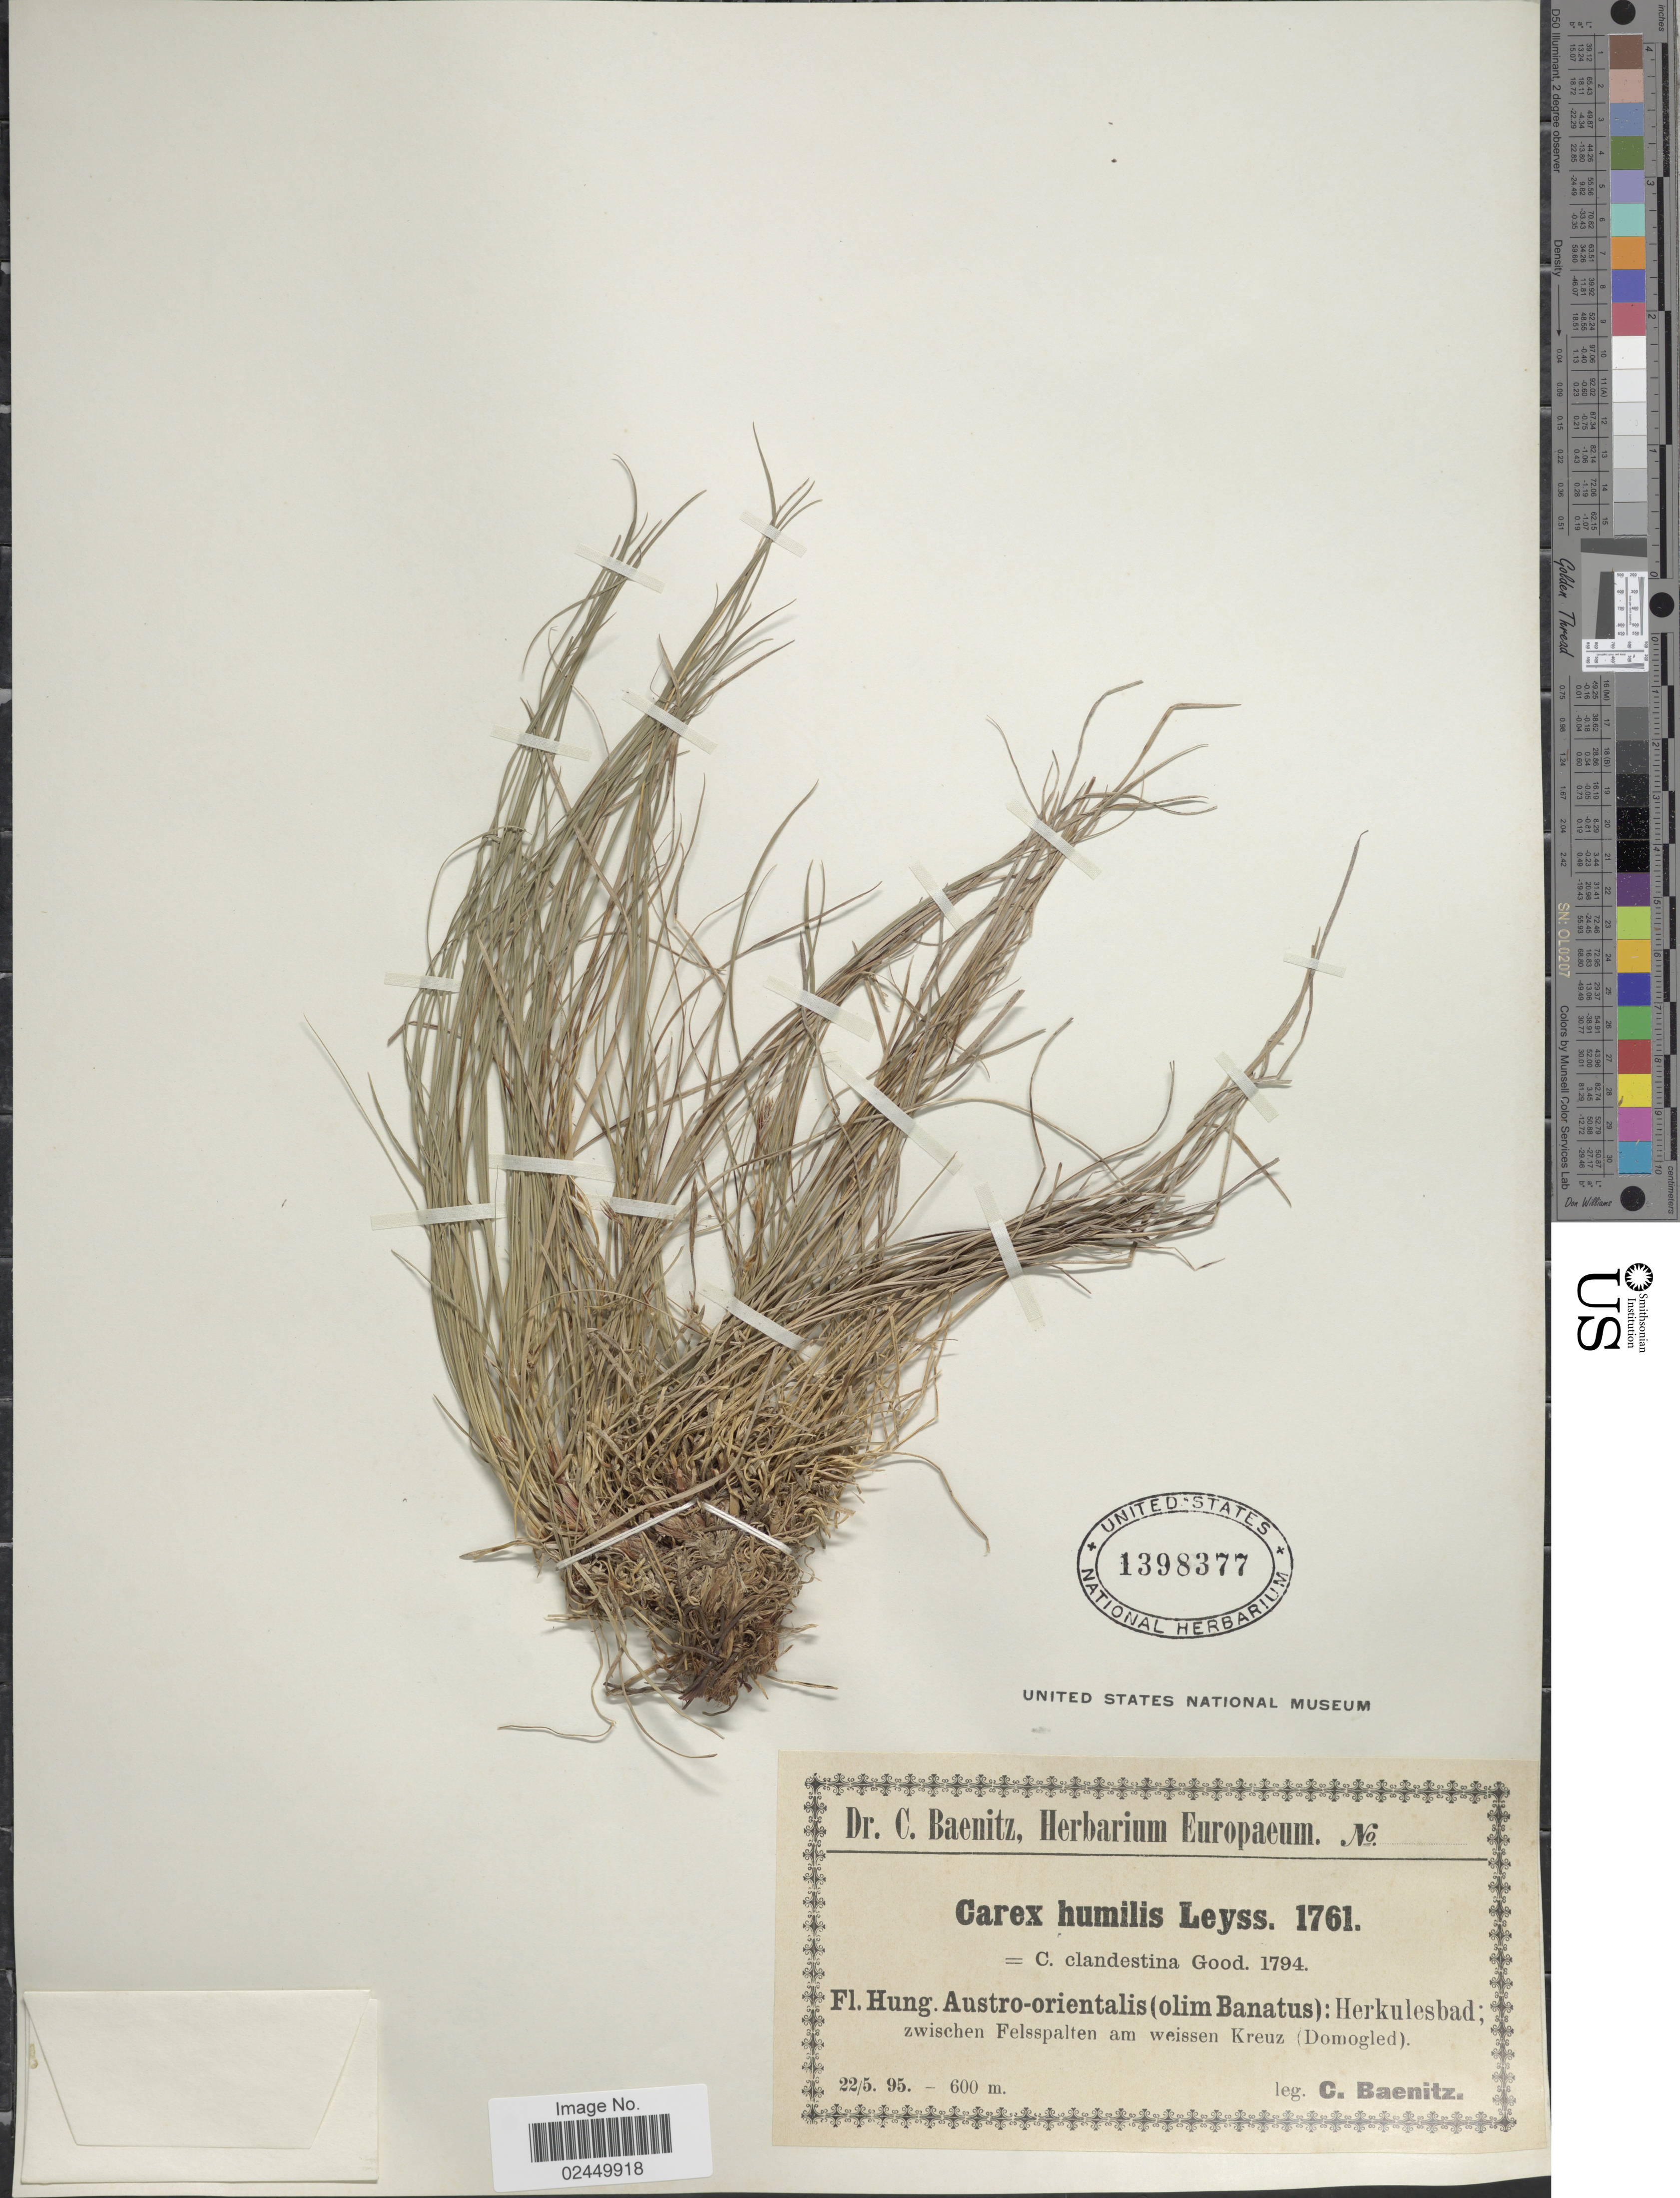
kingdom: Plantae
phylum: Tracheophyta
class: Liliopsida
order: Poales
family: Cyperaceae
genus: Carex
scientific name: Carex humilis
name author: Leyss.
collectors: C. G. Baenitz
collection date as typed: Transcribed d/m/y: 22/5/95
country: Hungary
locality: Fl. Hung. Austro-orientalis (olim Banatus): Herkulesbad; zwischen Felsspalten am weissen Kreuz (Domogled)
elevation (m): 600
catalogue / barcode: US 1398377